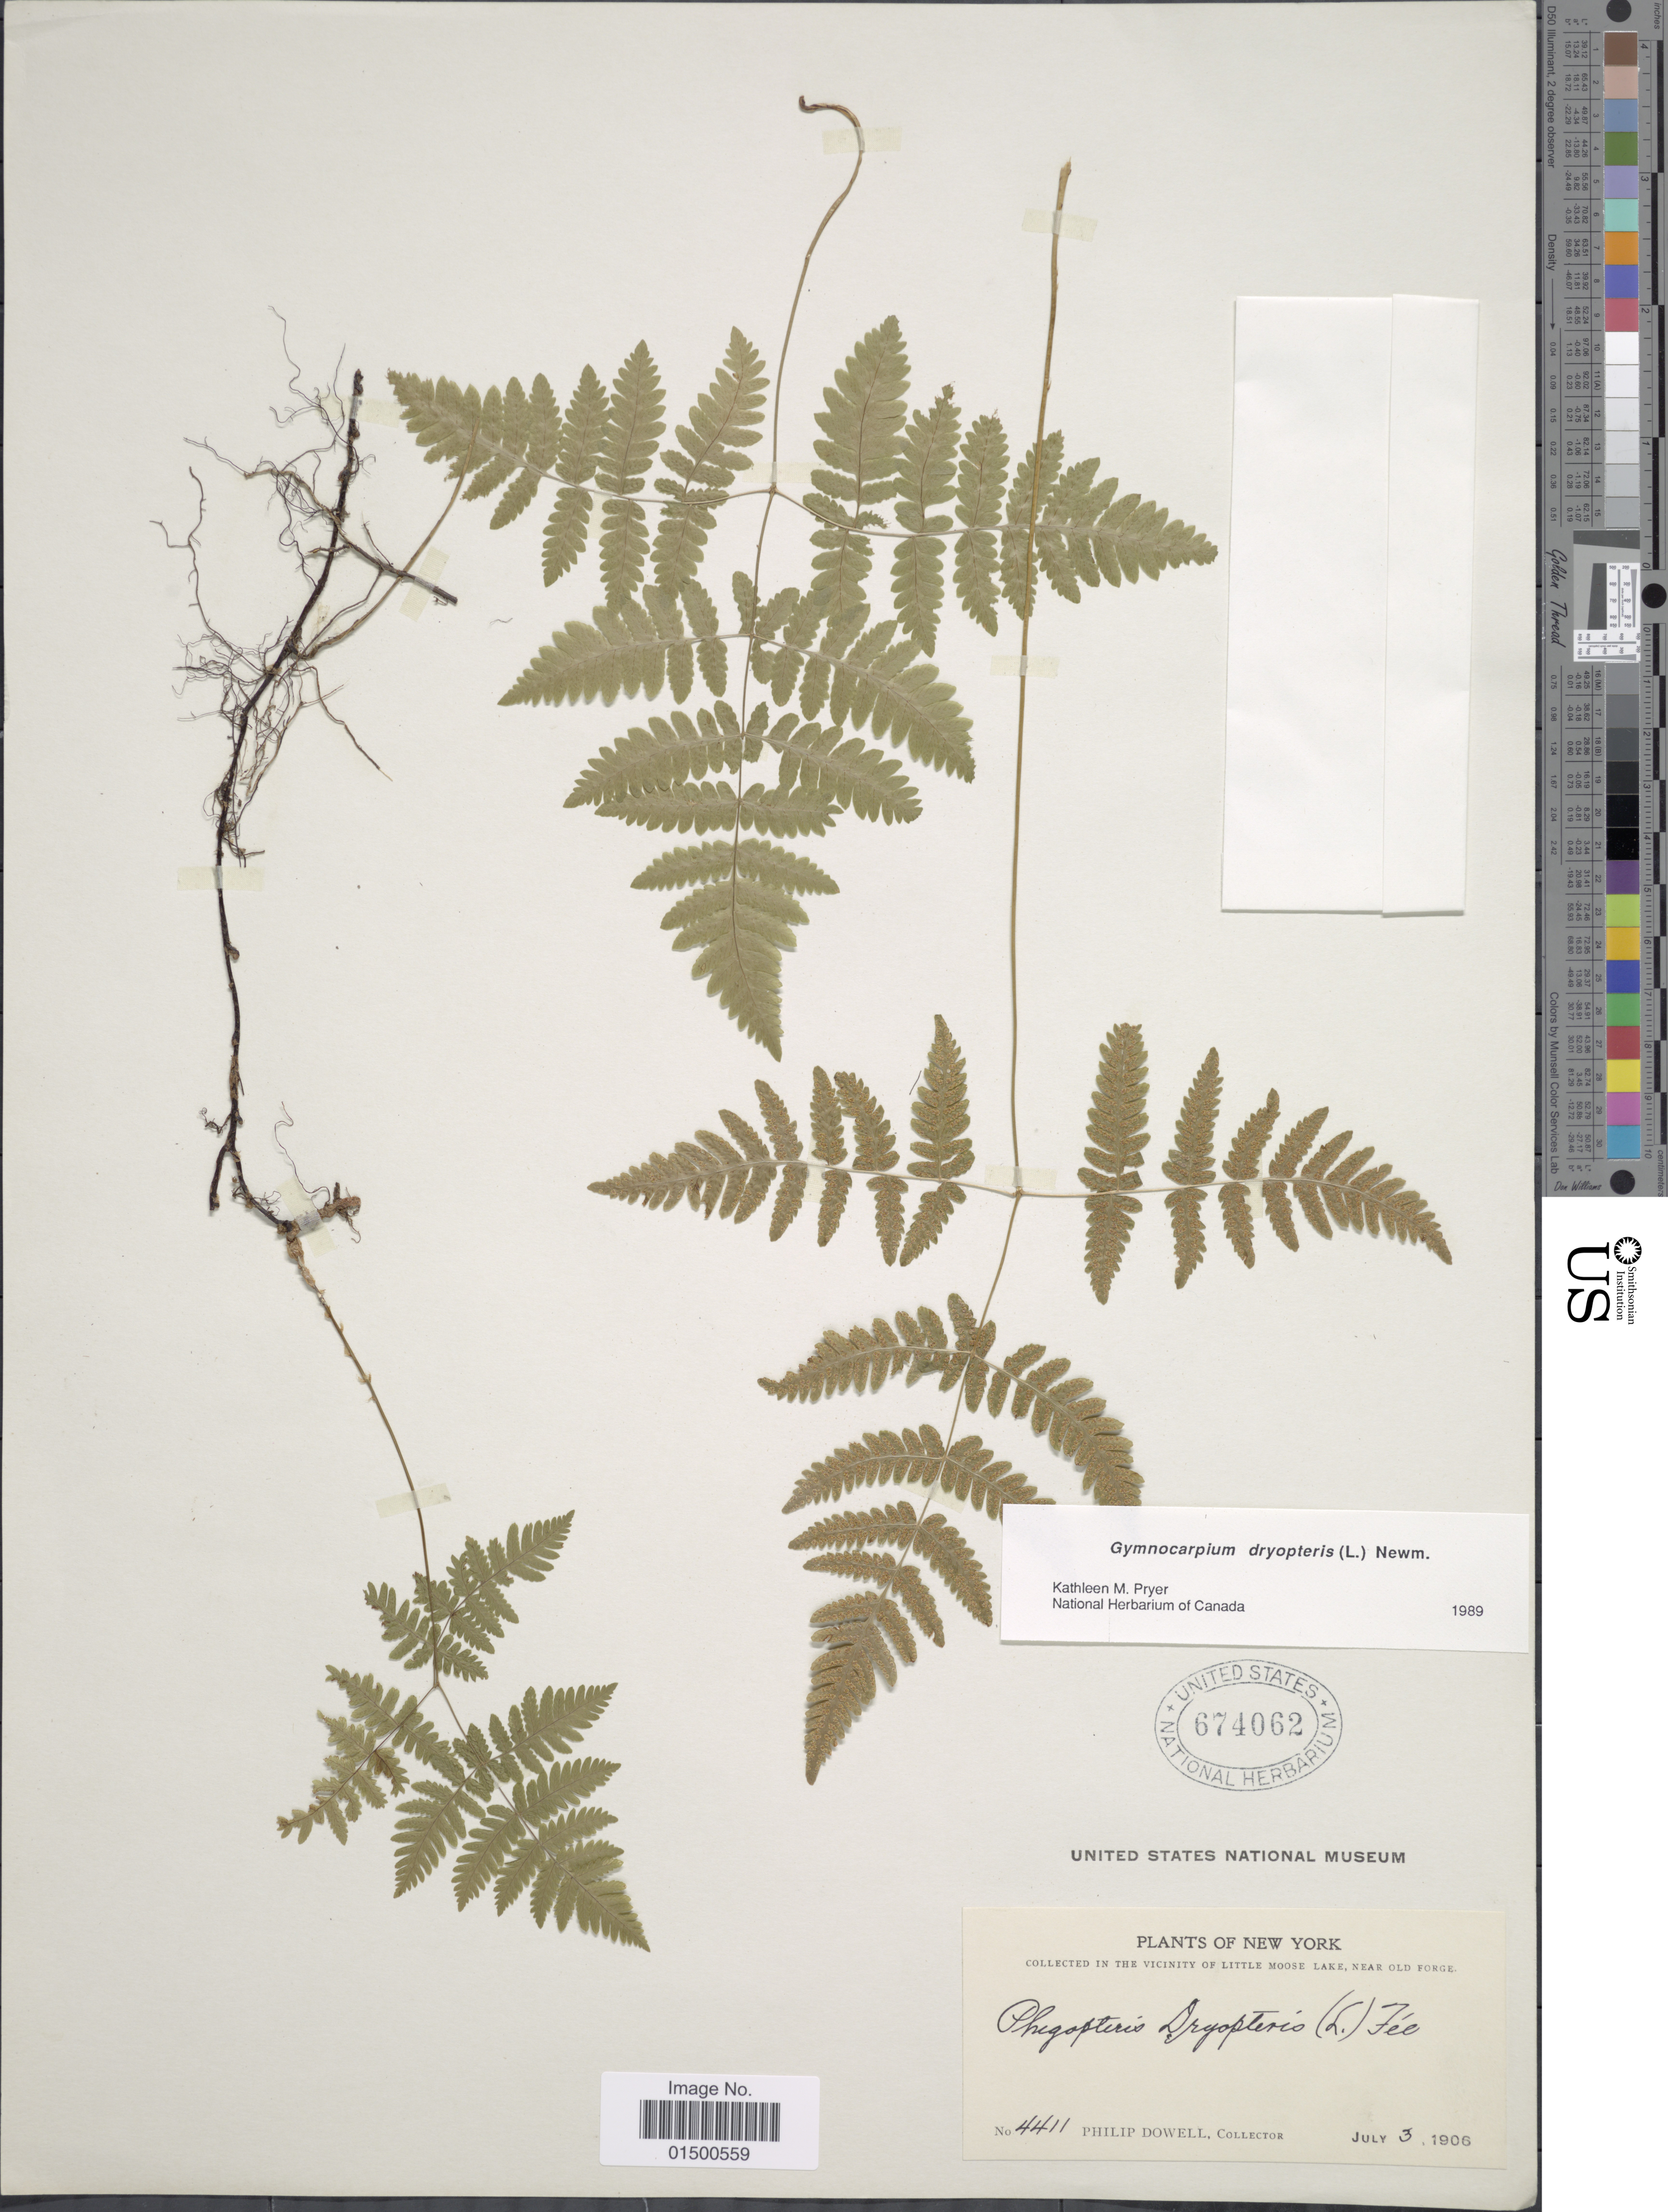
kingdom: Plantae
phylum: Tracheophyta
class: Polypodiopsida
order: Polypodiales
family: Cystopteridaceae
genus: Gymnocarpium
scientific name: Gymnocarpium dryopteris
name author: (L.) Newman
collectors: P. Dowell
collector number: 4411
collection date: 1906-07-03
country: United States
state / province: New York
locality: Vicinity of Little Moose Lake, near old Forge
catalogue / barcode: US 674062